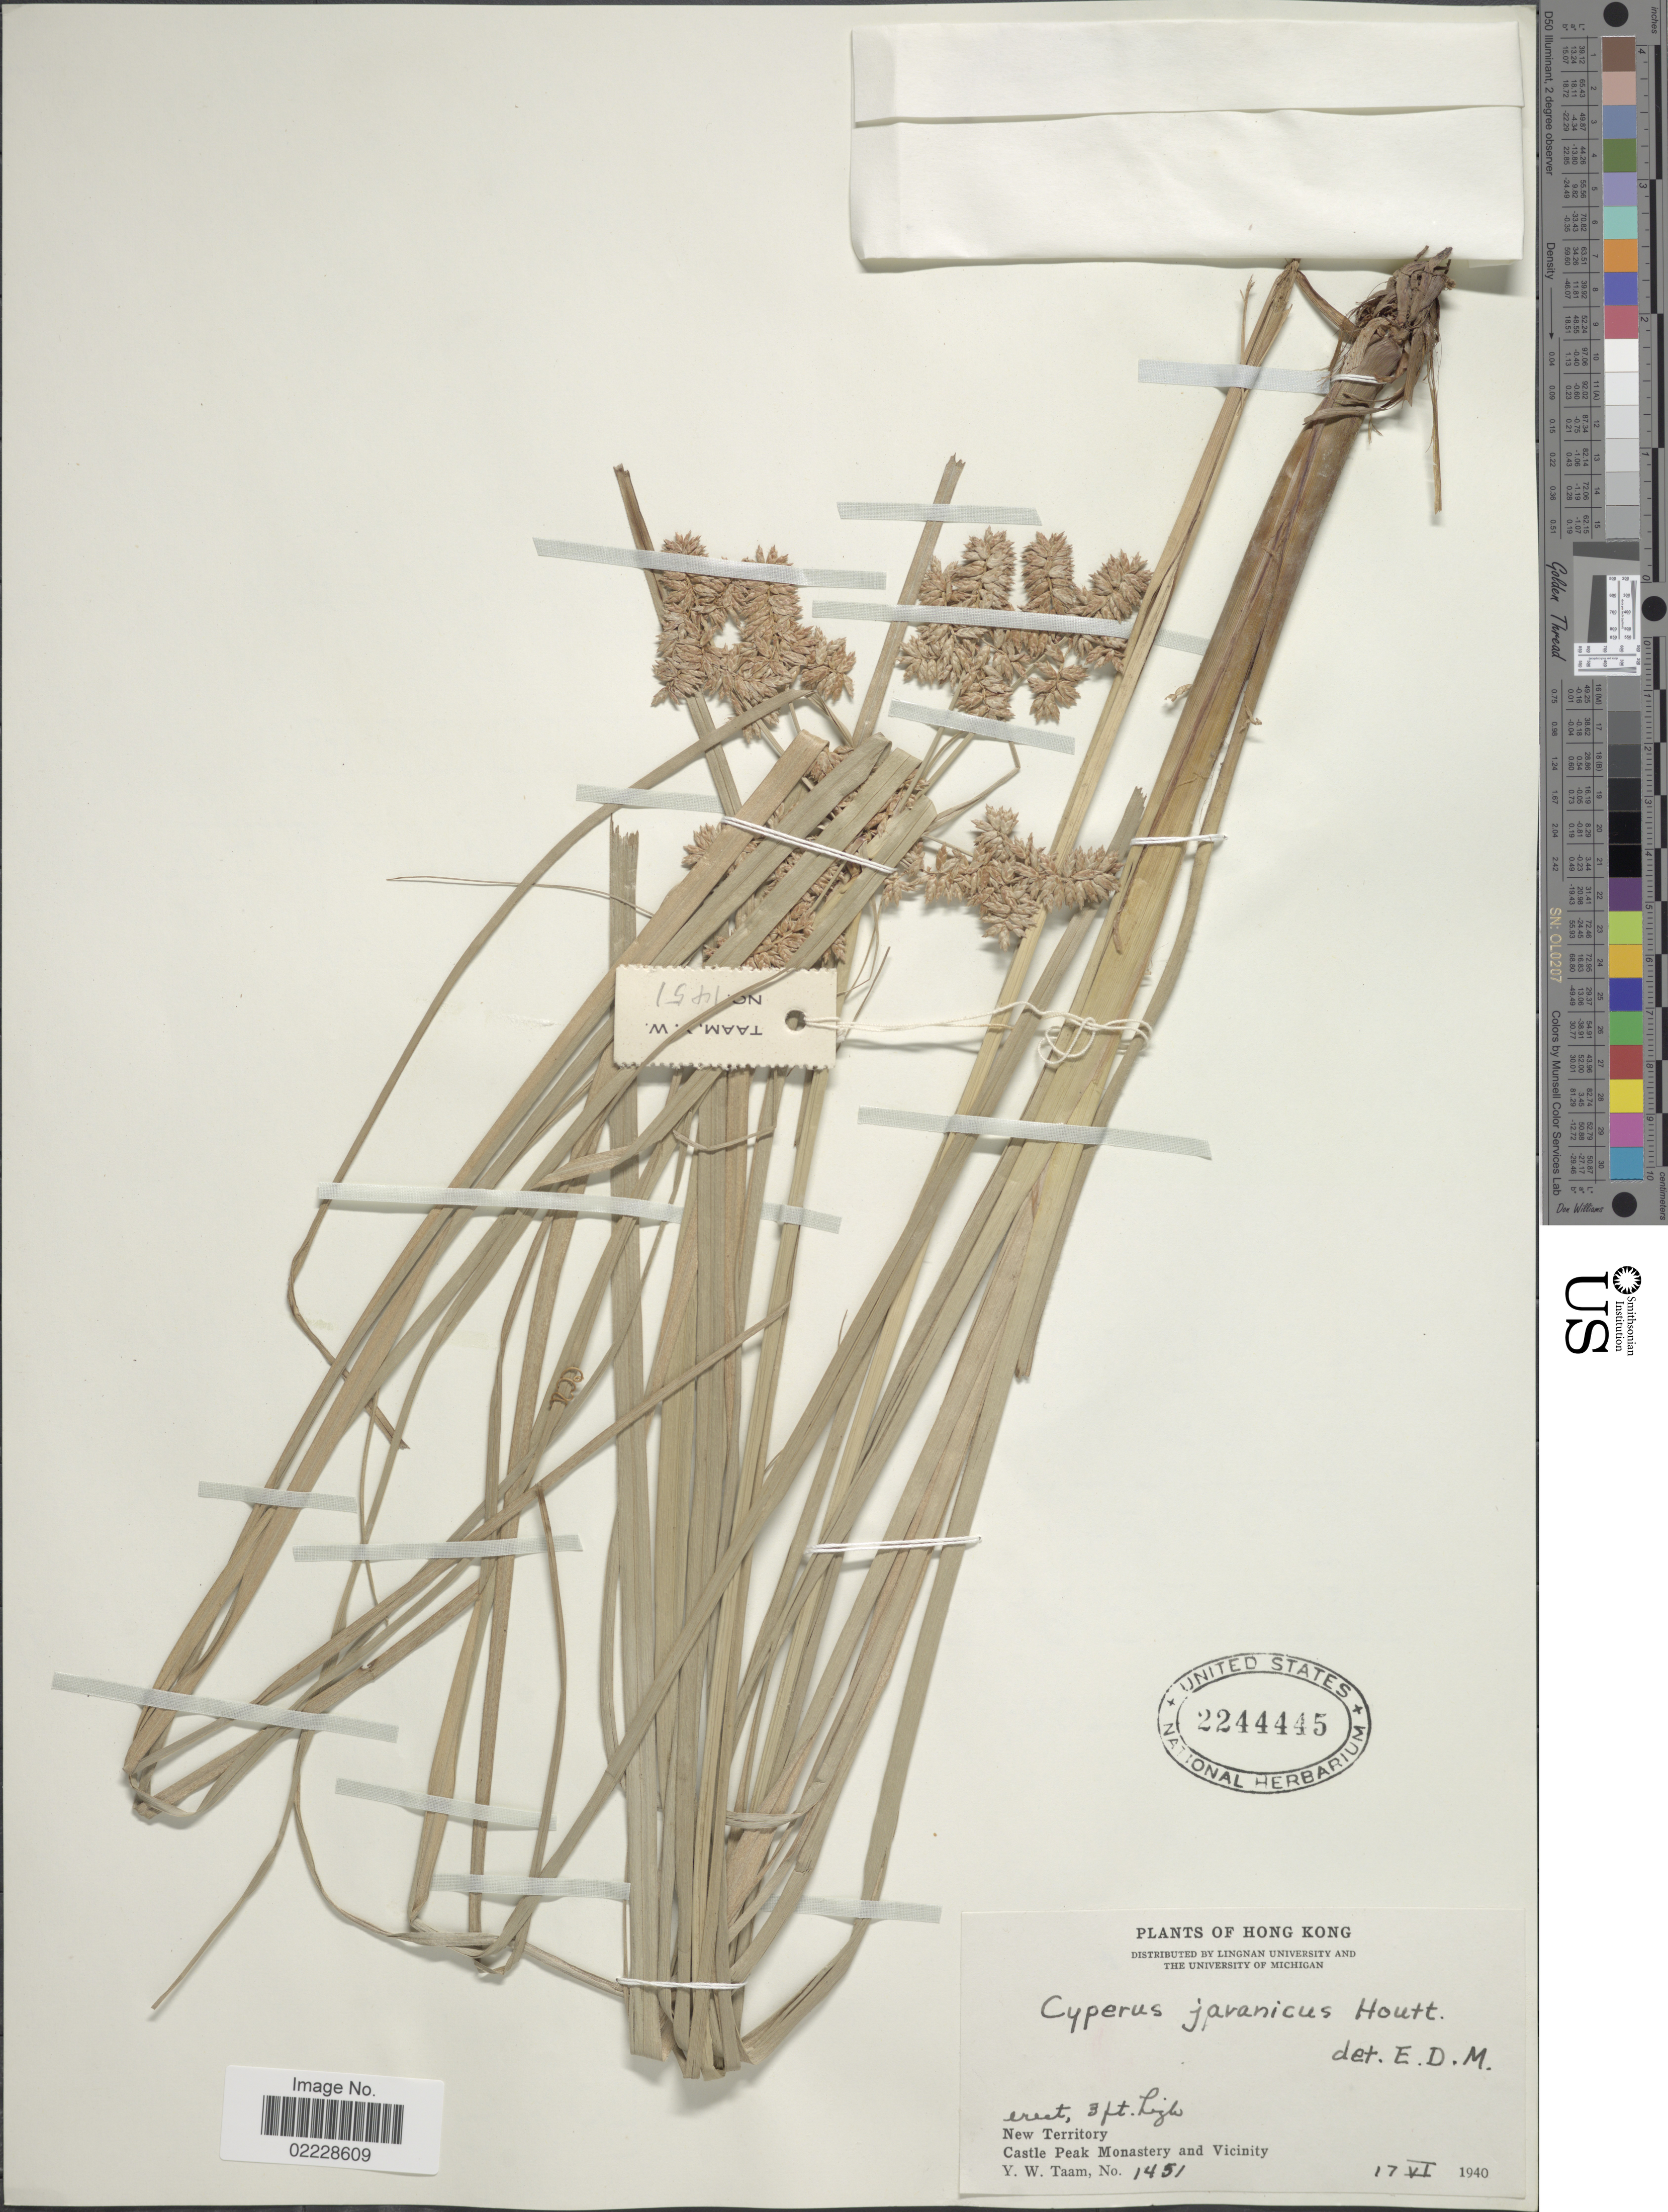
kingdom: Plantae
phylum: Tracheophyta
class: Liliopsida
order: Poales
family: Cyperaceae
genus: Cyperus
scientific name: Cyperus javanicus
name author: Houtt.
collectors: Y. W. Taam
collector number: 1451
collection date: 1940-06-17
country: China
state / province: Hong Kong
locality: Hong Kong, New Territories Castle Peak Monastery and Vicinity.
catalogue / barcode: US 2244445